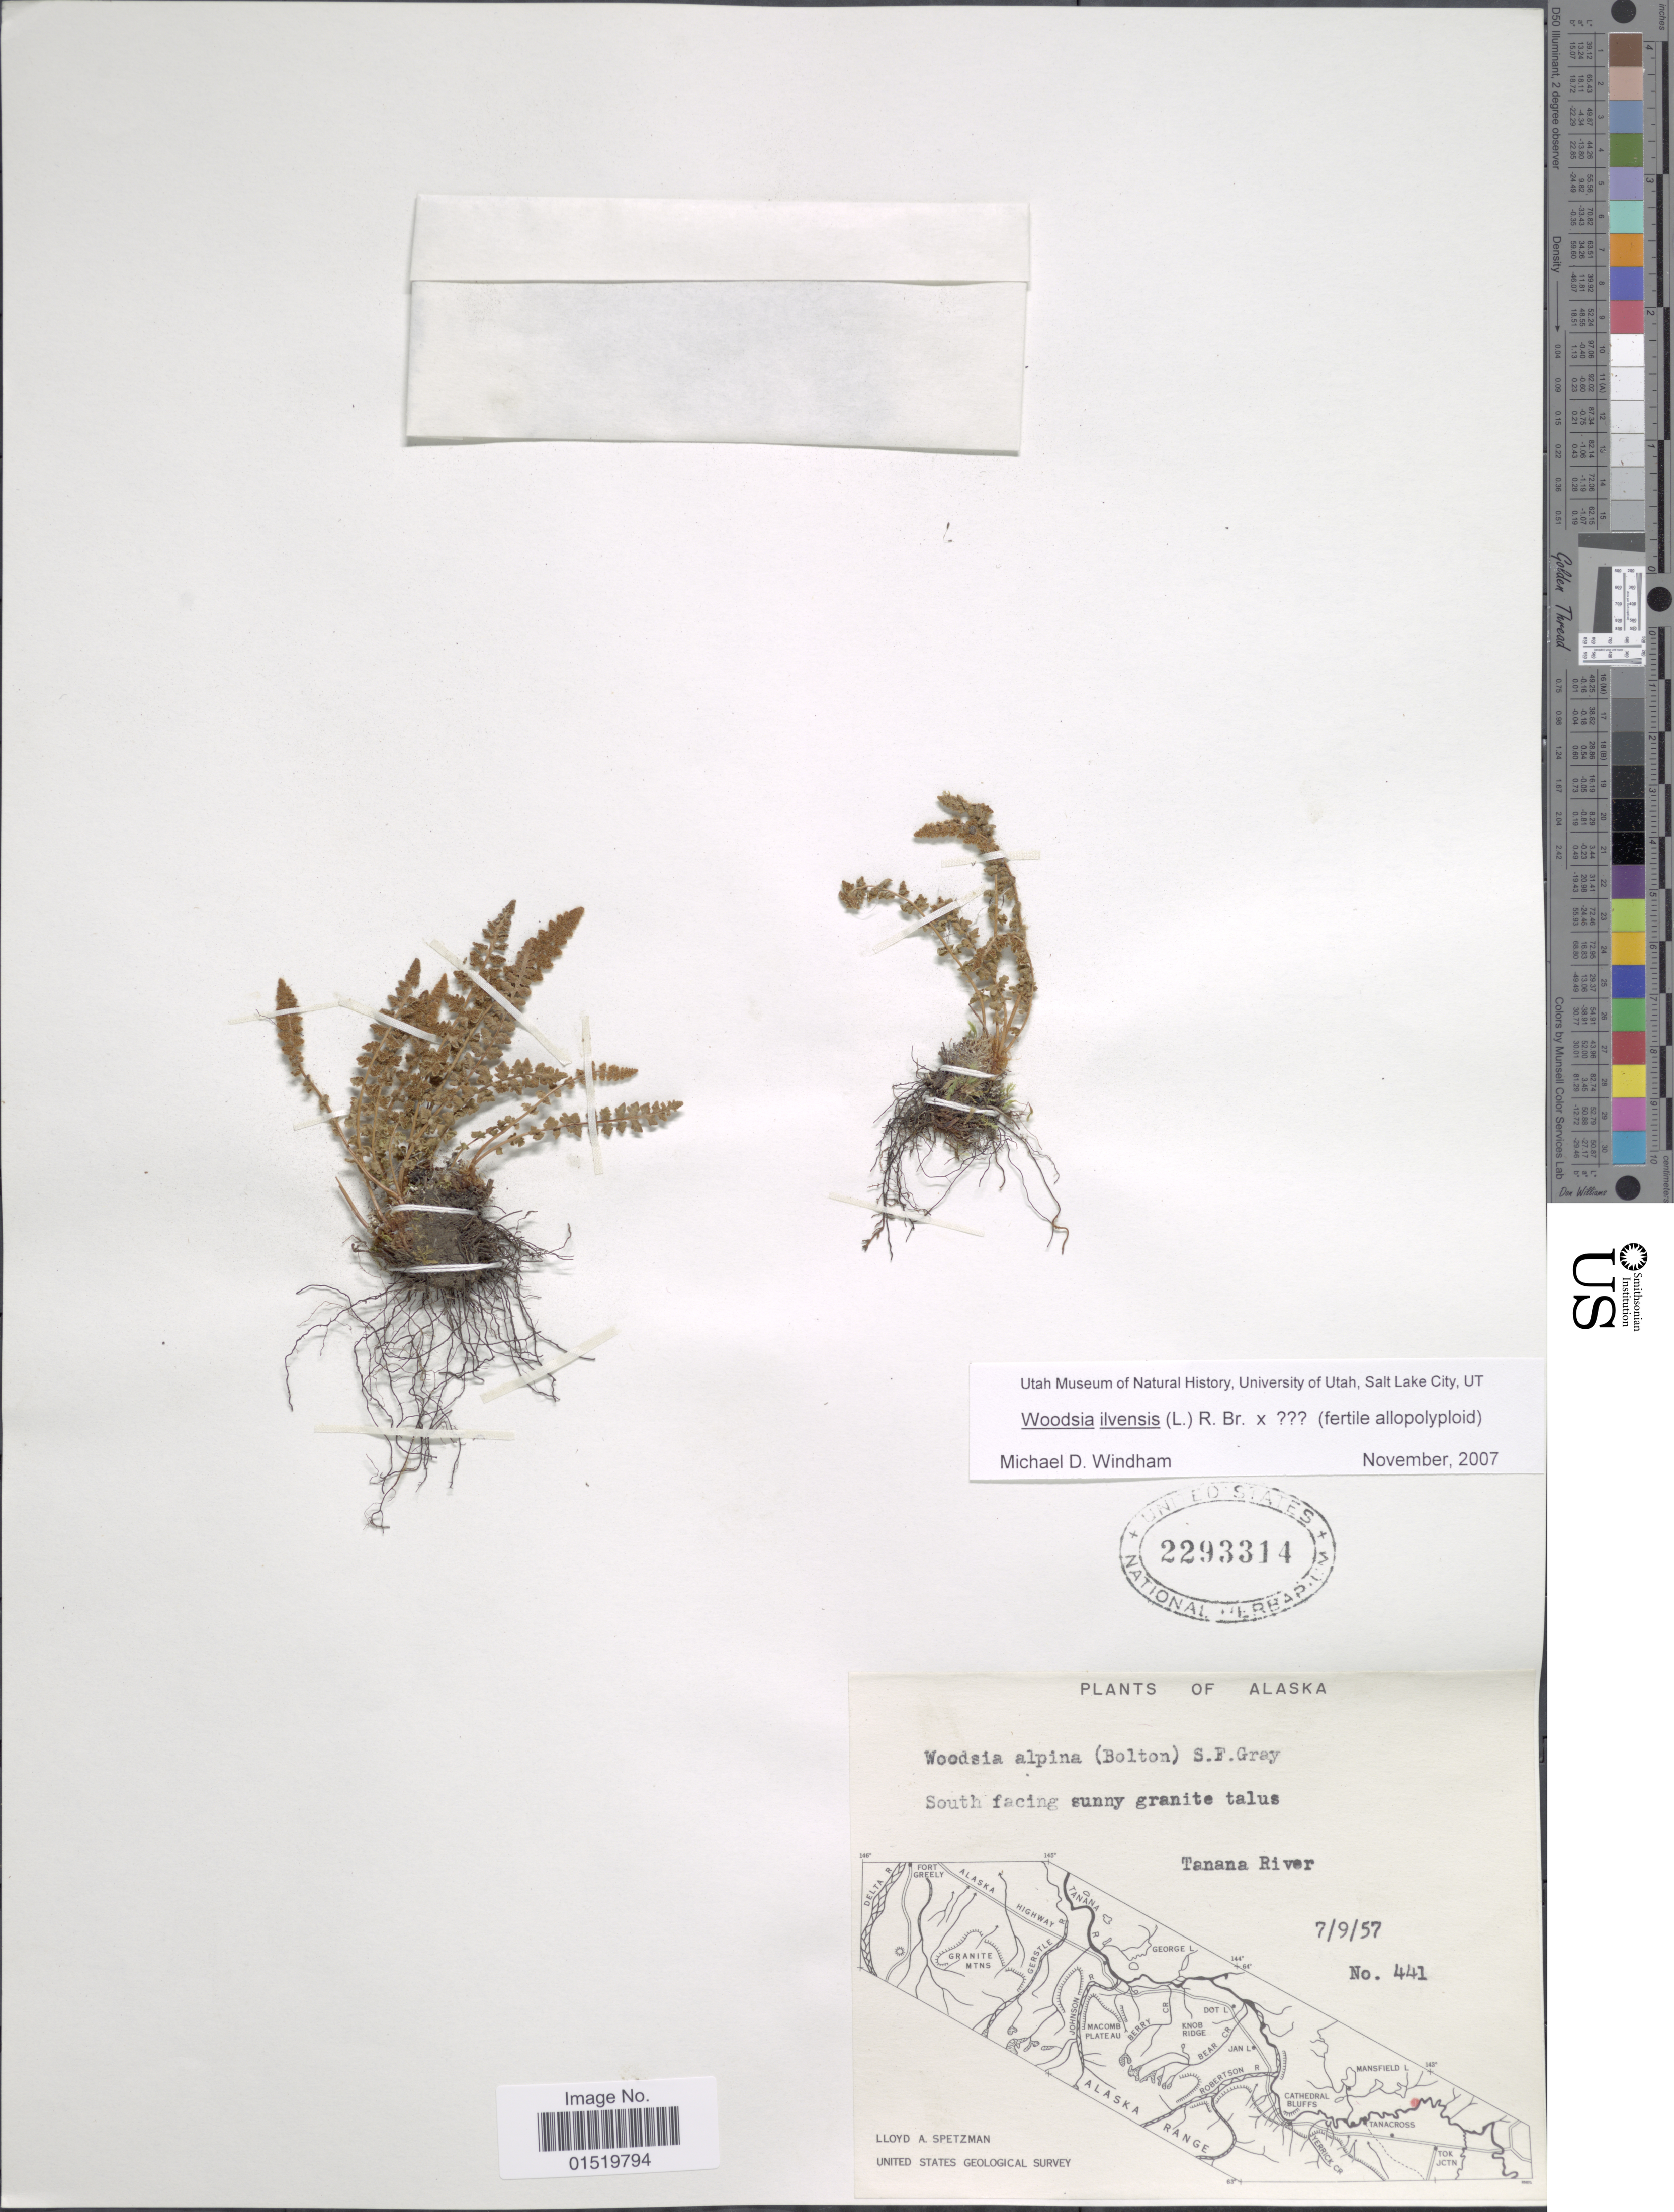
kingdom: Plantae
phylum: Tracheophyta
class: Polypodiopsida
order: Polypodiales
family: Woodsiaceae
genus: Woodsia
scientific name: Woodsia ilvensis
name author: (L.) R. Br.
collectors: L. Spetzman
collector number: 441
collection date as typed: Transcribed d/m/y: 9/7/57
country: United States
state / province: Alaska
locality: South facing sunny granite talus, Tanana River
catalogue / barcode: US 2293314